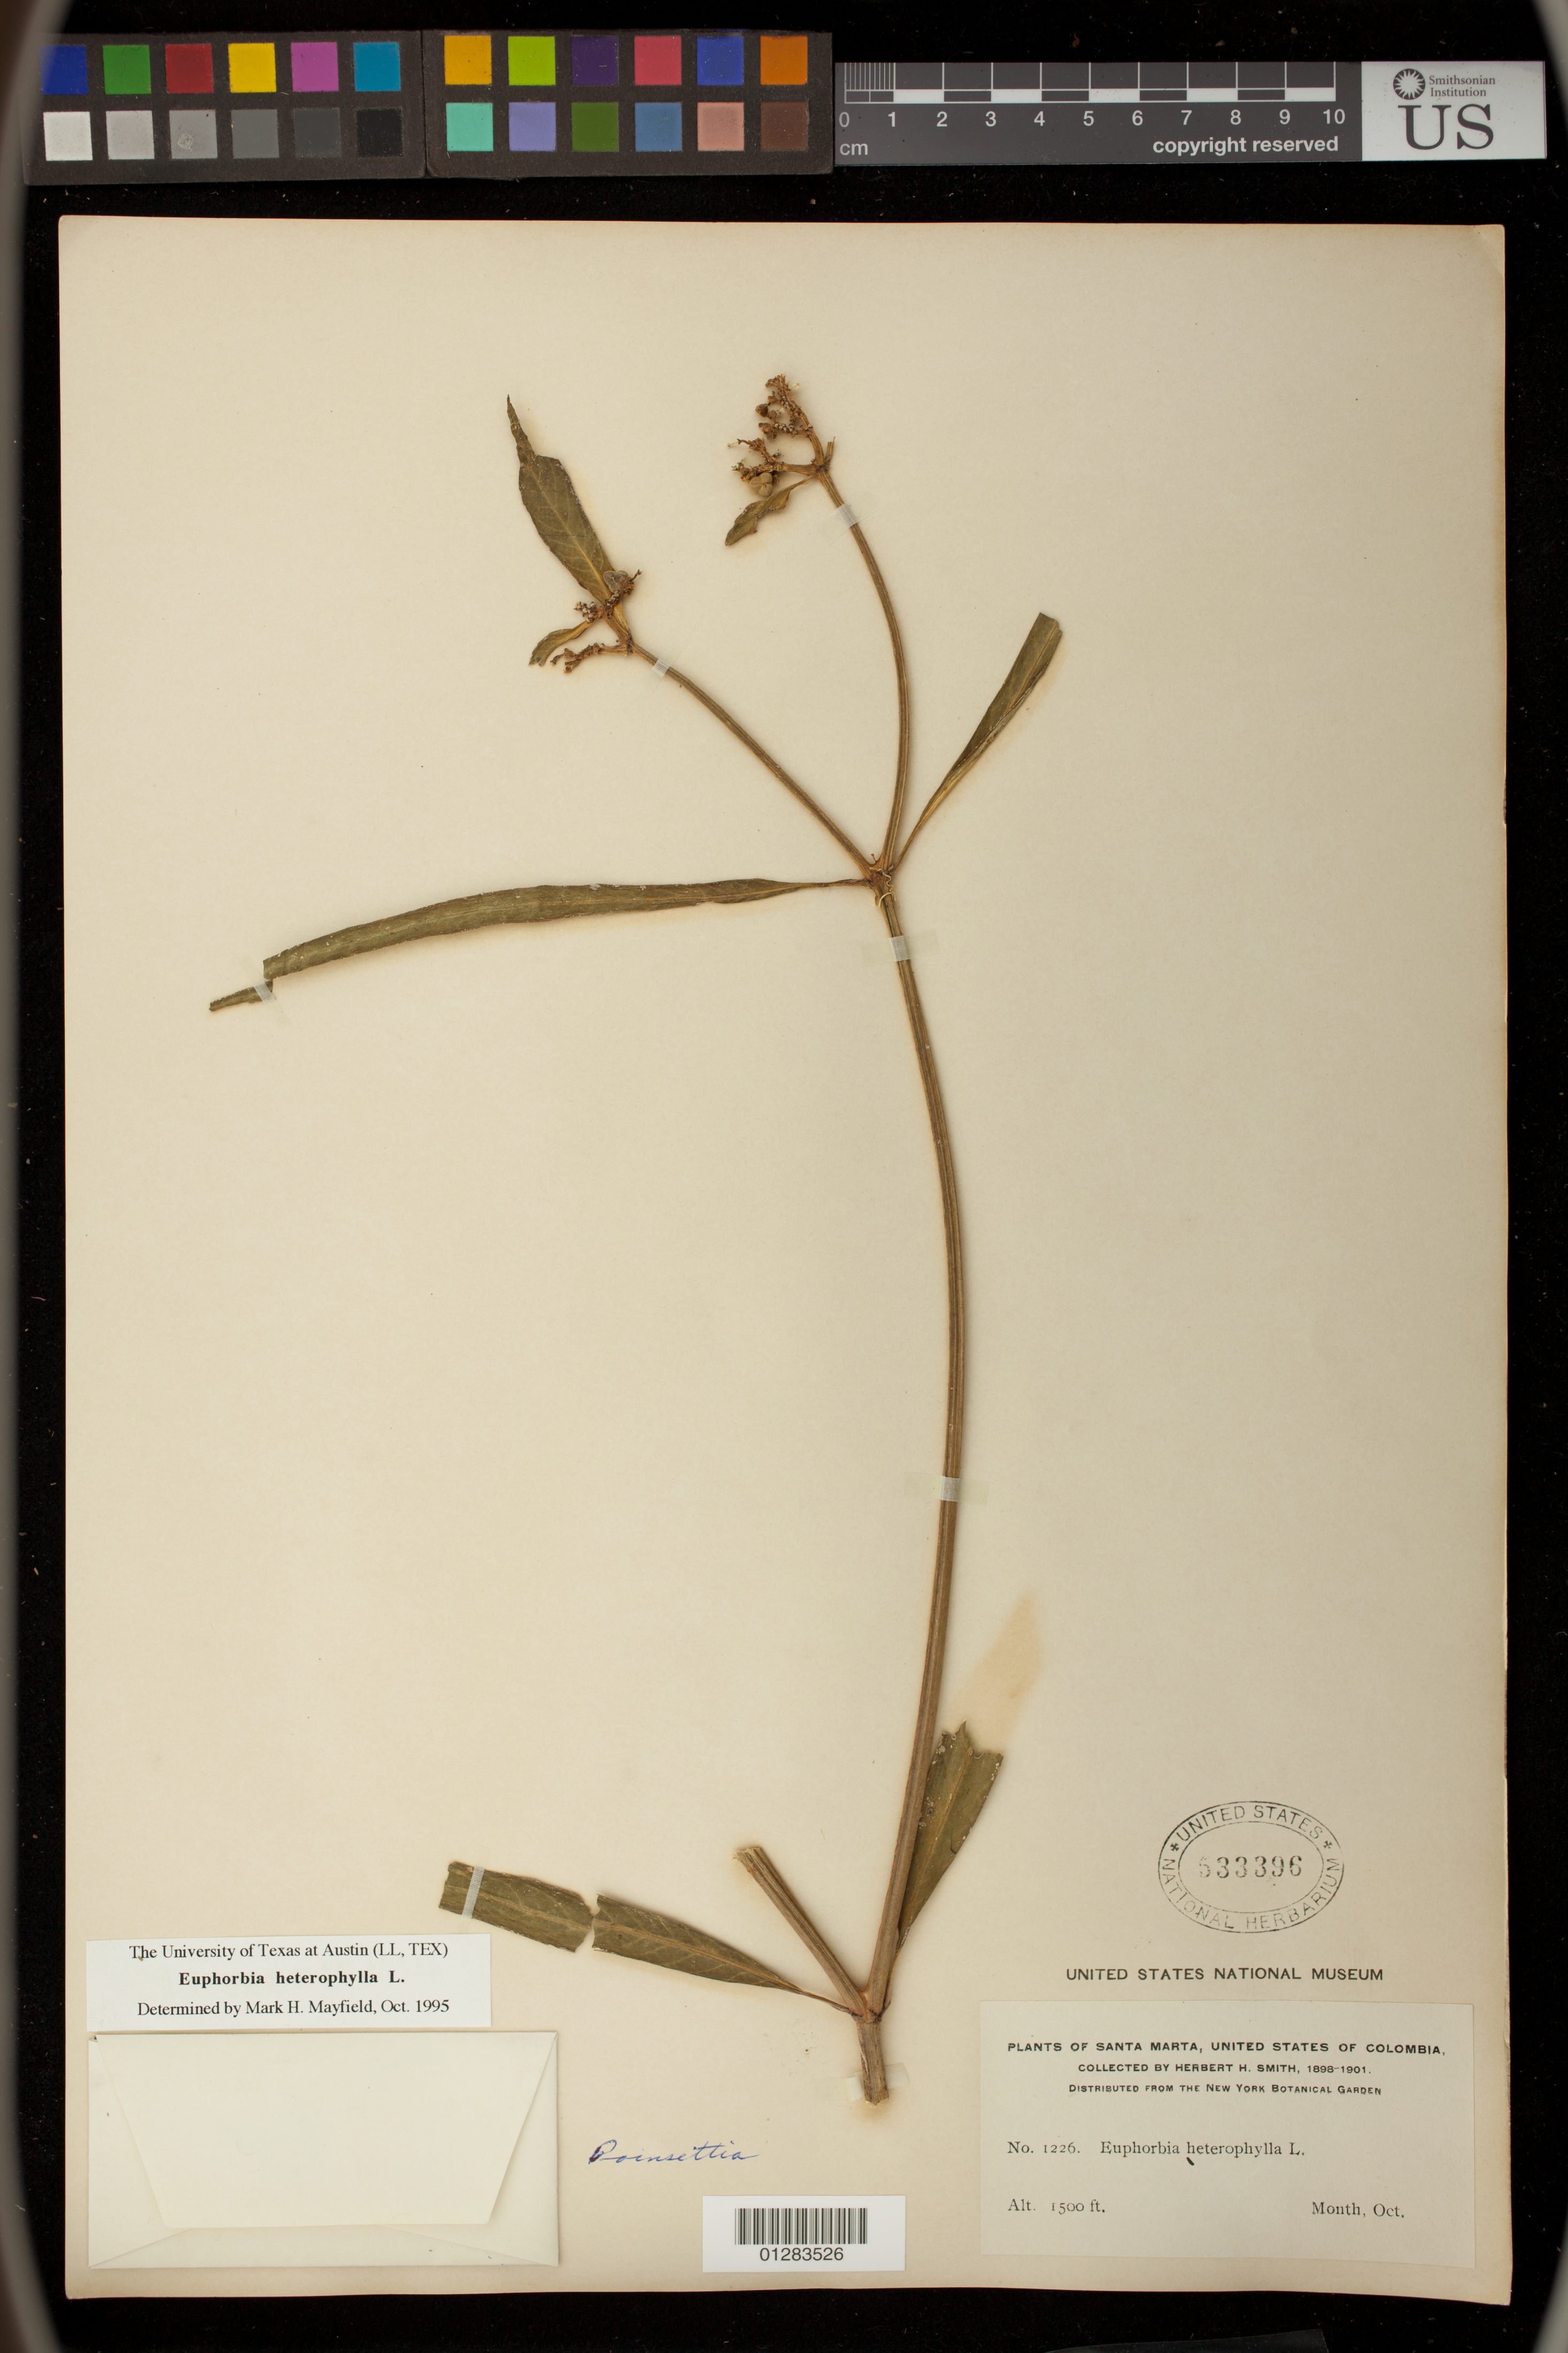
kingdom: Plantae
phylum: Tracheophyta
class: Magnoliopsida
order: Malpighiales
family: Euphorbiaceae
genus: Euphorbia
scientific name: Euphorbia heterophylla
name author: L.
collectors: Herbert H. Smith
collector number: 1226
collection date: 1898/1901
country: Colombia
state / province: Magdalena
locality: Santa Marta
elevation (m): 457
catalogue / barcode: US 533396